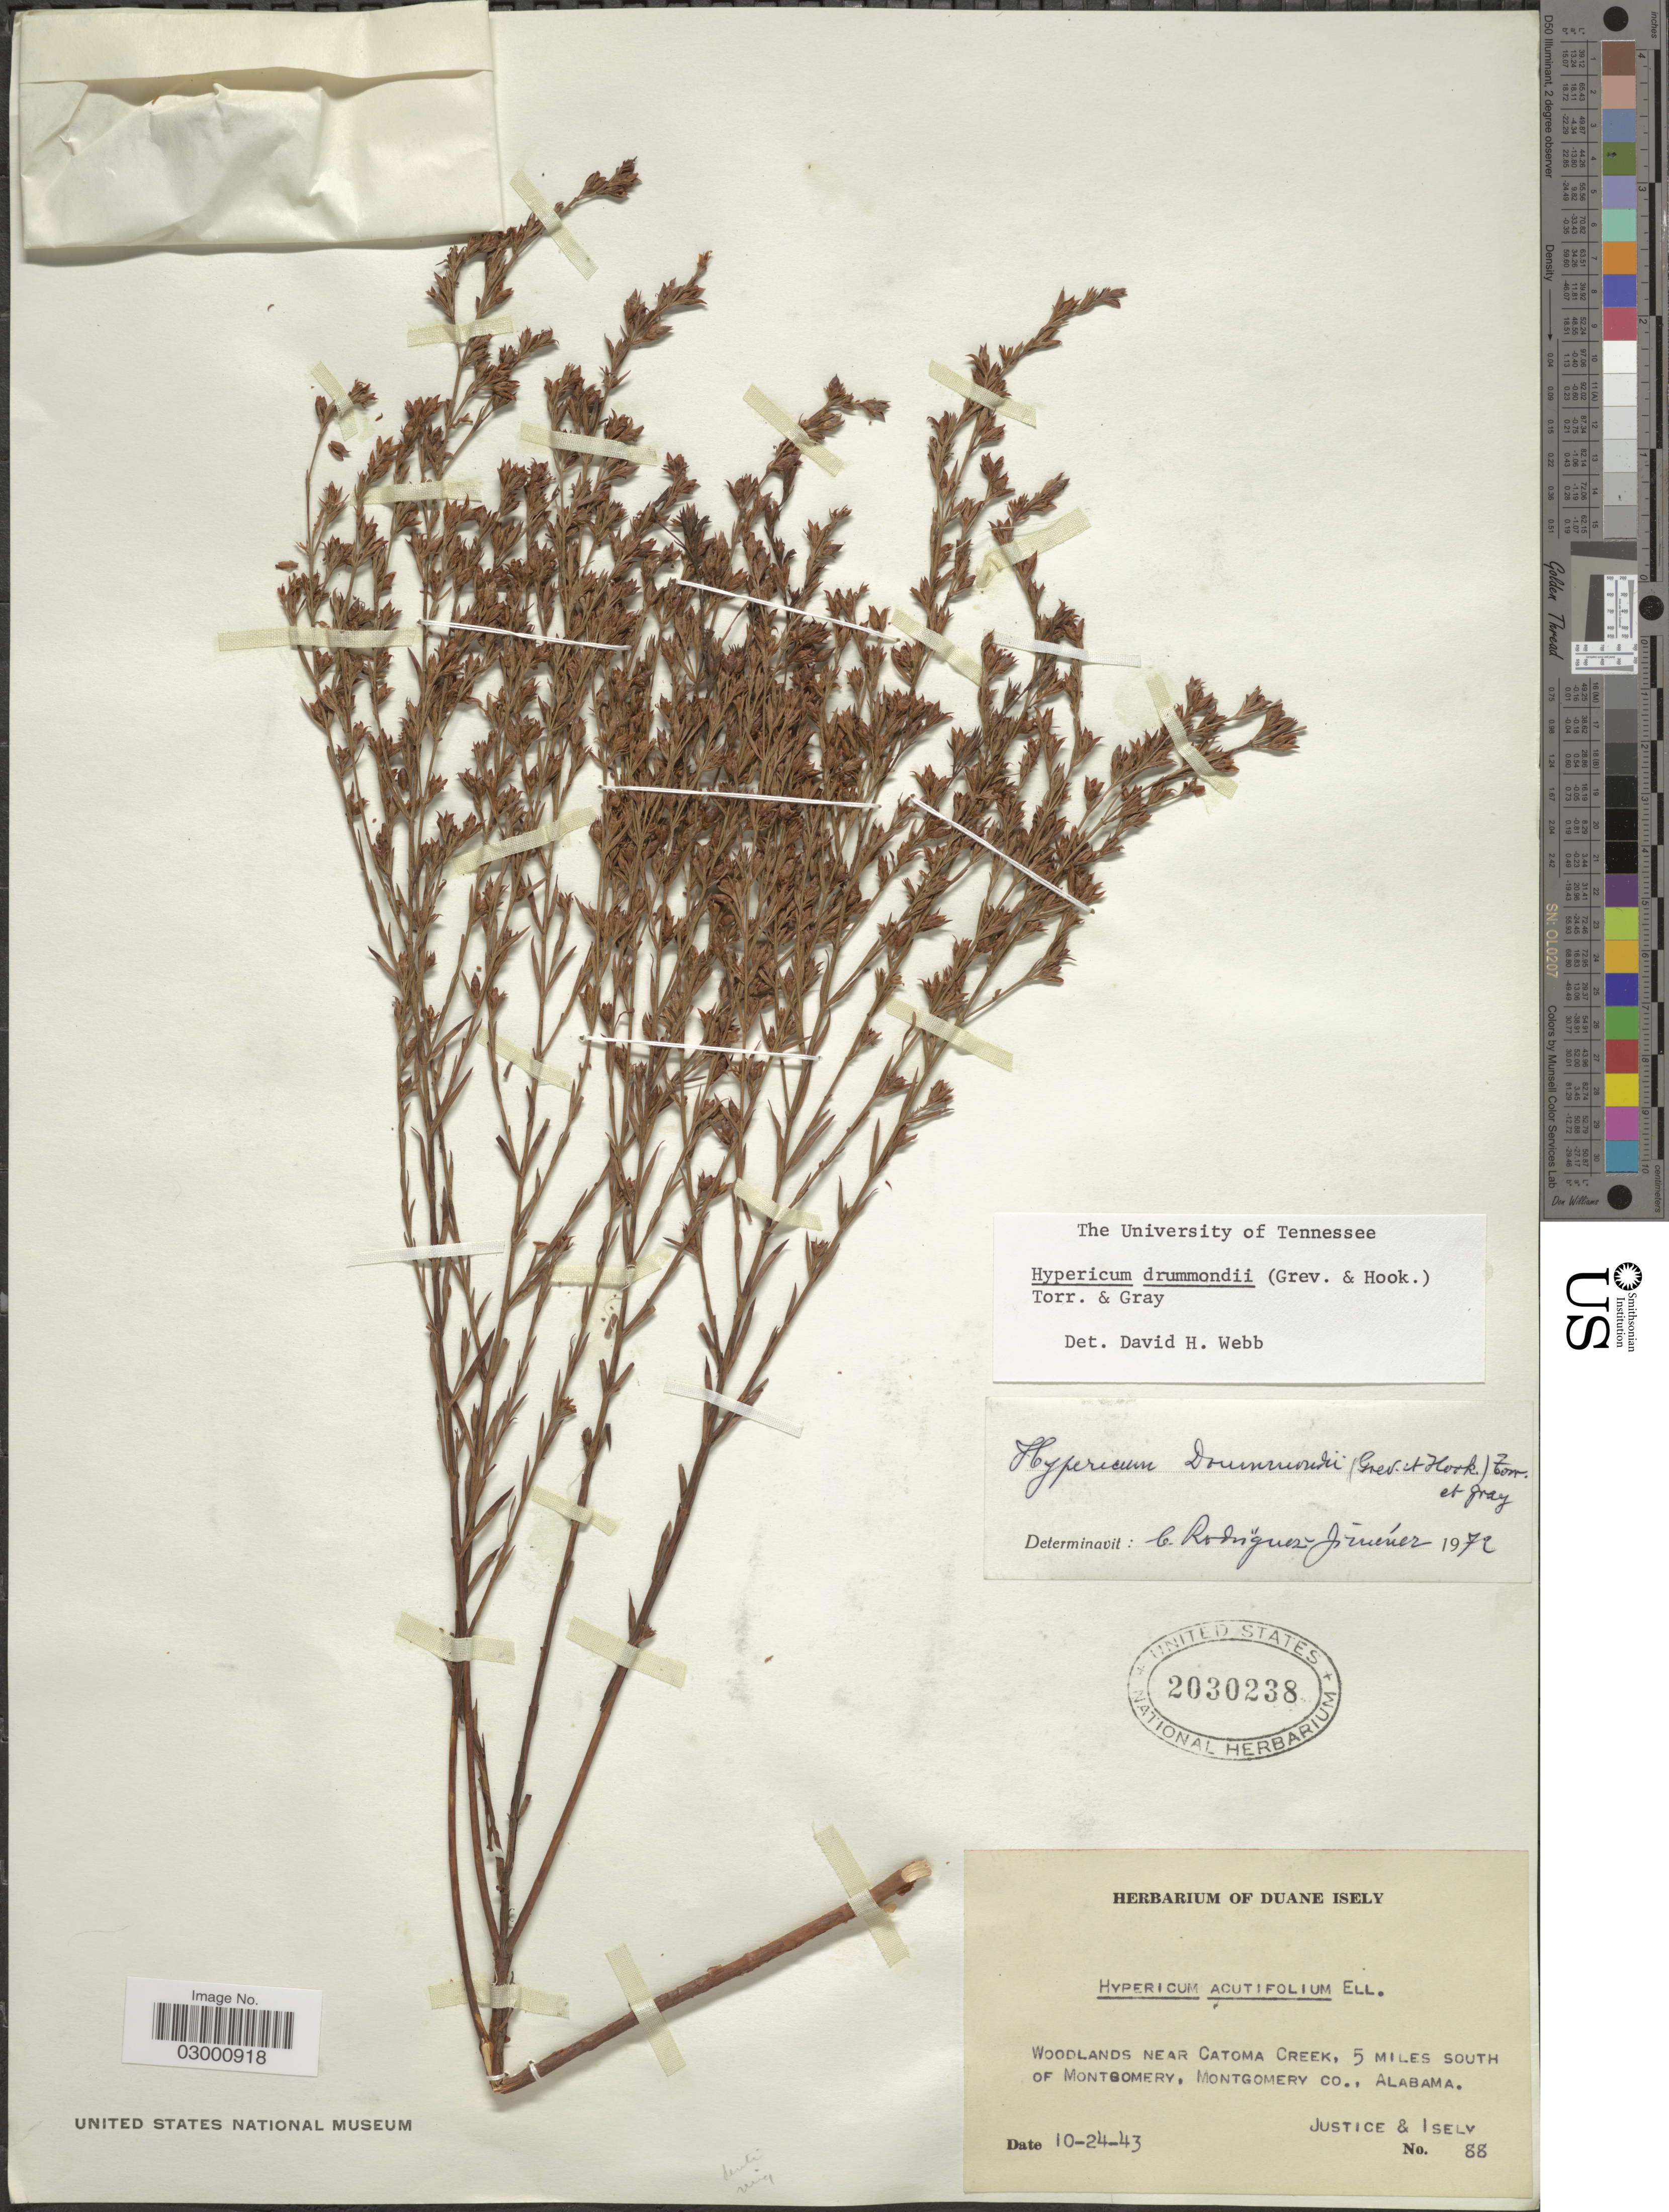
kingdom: Plantae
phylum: Tracheophyta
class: Magnoliopsida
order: Malpighiales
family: Hypericaceae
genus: Hypericum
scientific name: Hypericum drummondii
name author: (Grev. & Hook.) Torr. & A. Gray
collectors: Justice & D. Isely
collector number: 88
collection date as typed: Transcribed d/m/y: 24/10/43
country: United States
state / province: Alabama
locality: Woodlands near Catoma Creek, 5 miles south of Montgomery, Montgomery Co.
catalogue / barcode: US 2030238